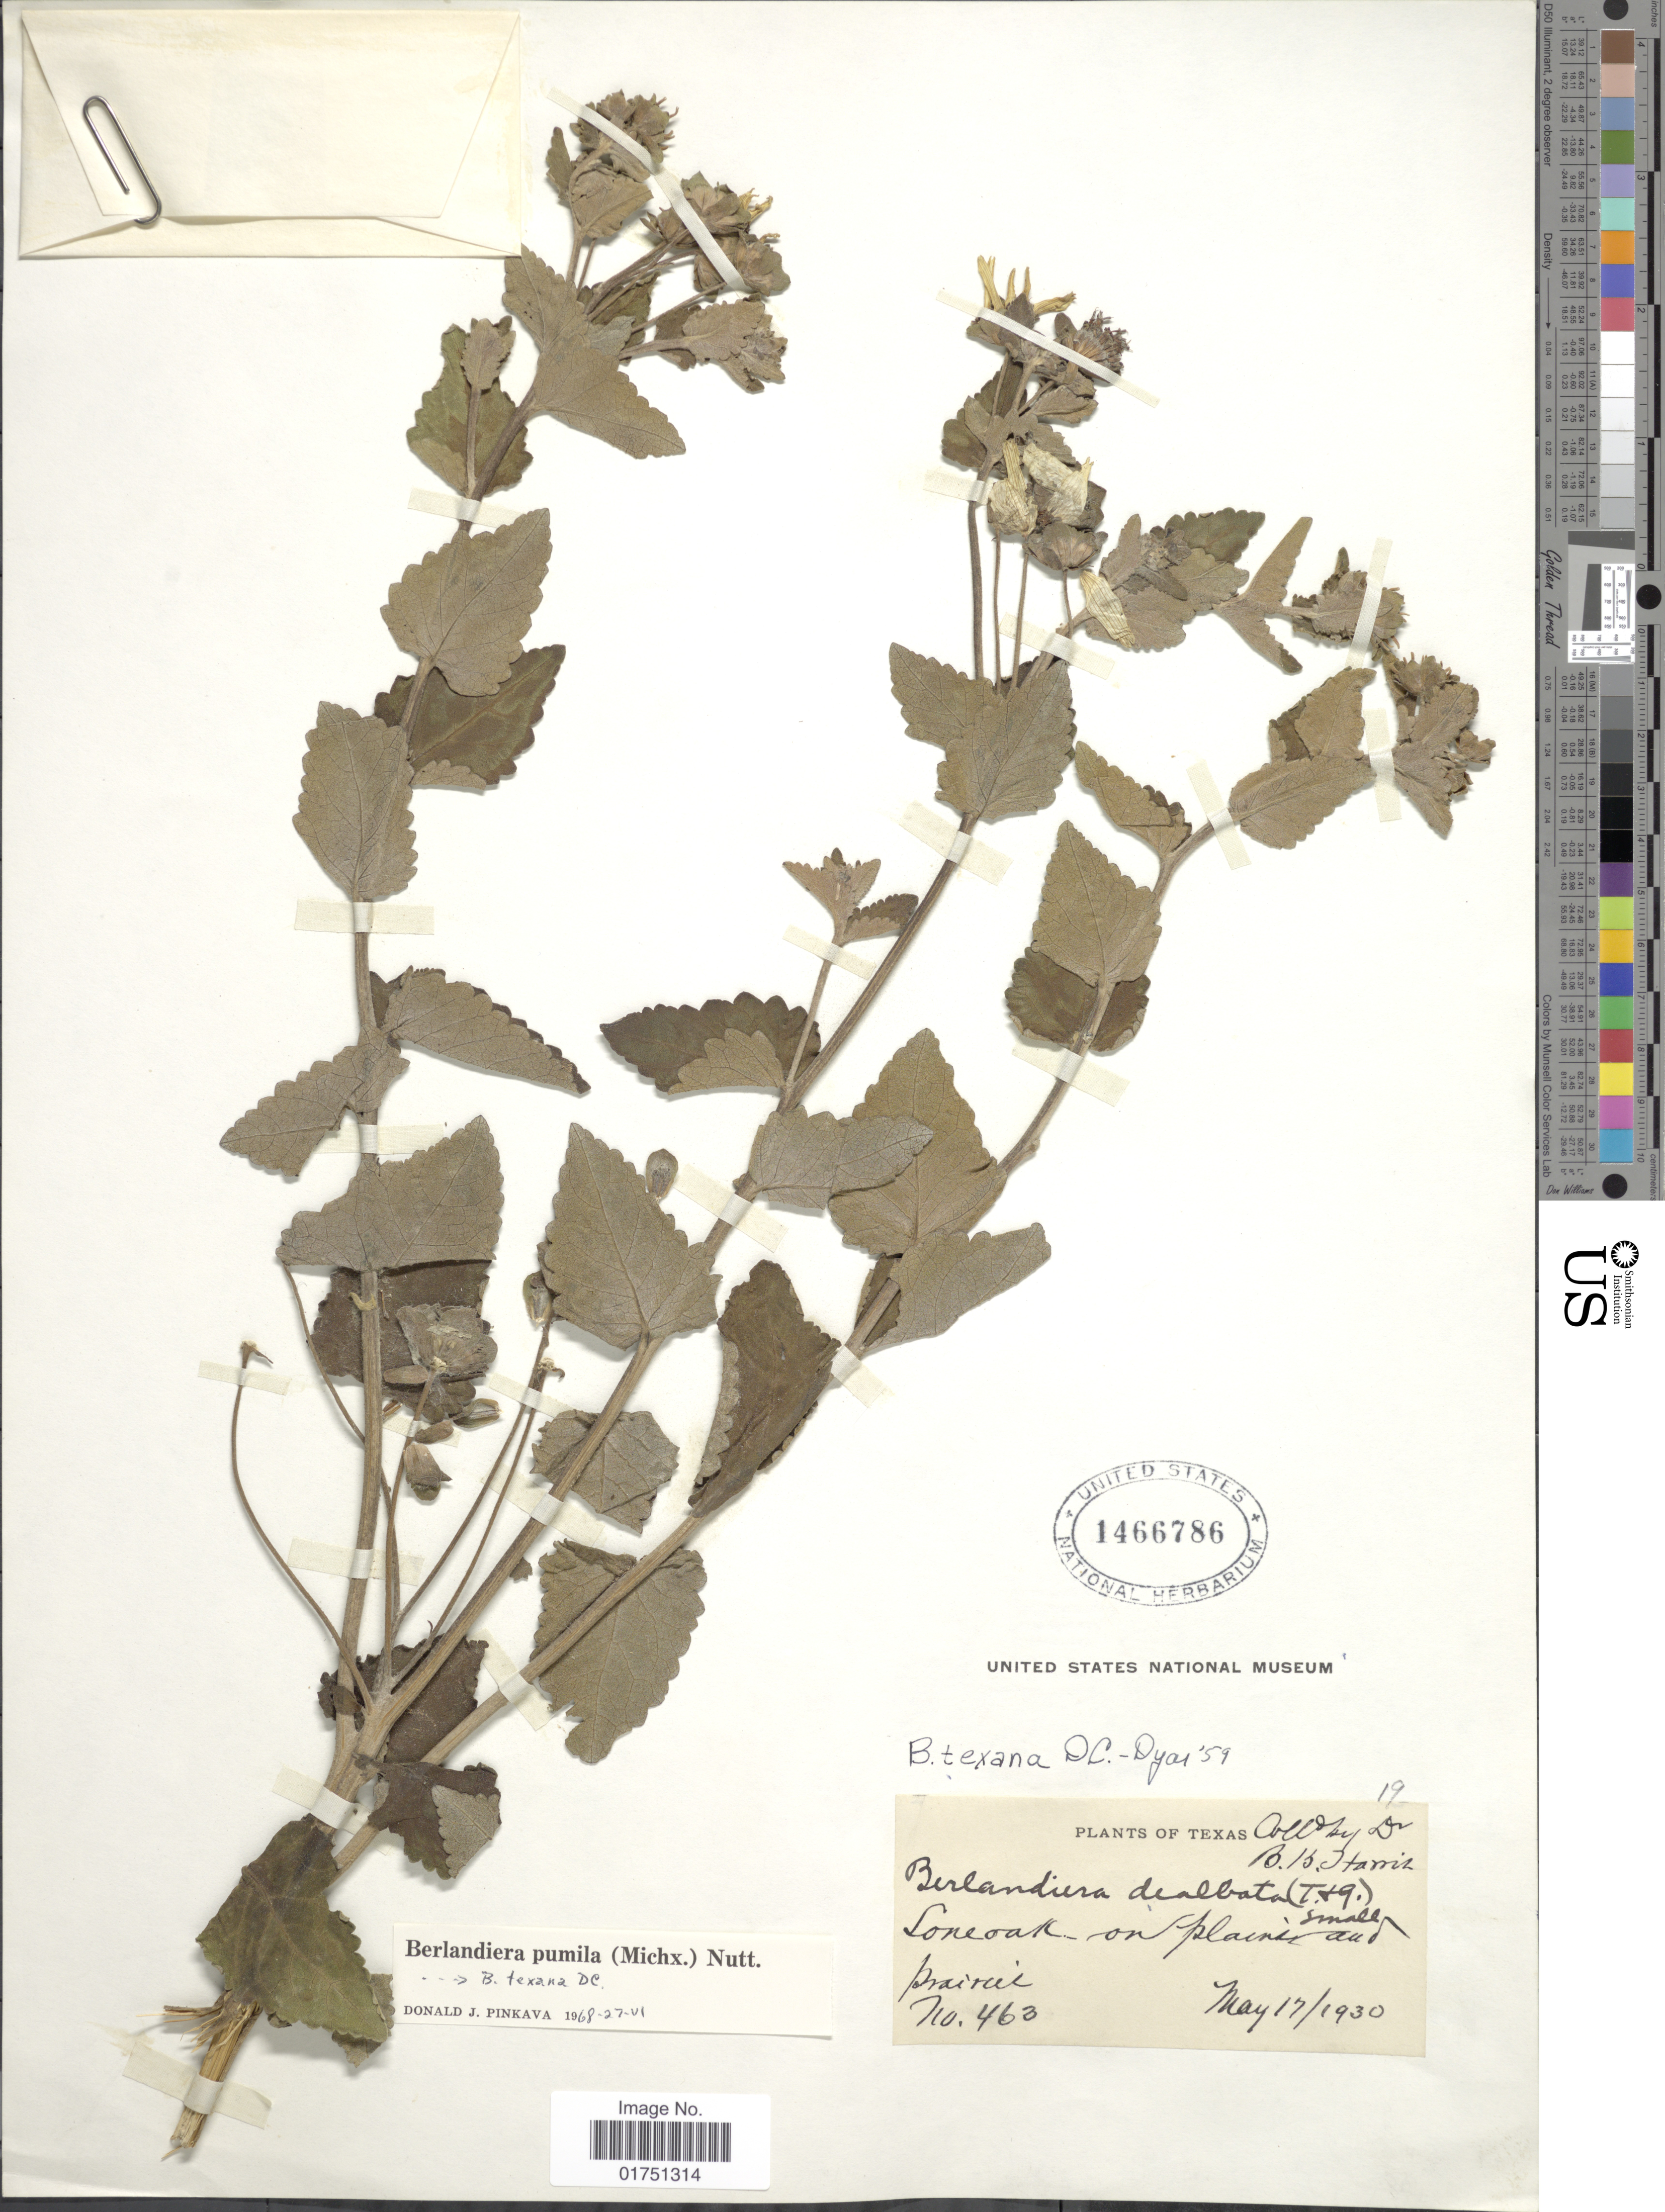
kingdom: Plantae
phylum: Tracheophyta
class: Magnoliopsida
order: Asterales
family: Asteraceae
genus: Berlandiera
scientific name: Berlandiera pumila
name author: (Michx.) Nutt.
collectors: B. B. Harris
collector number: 463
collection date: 1930-05-17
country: United States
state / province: Texas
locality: Loneoak-on plains and prairie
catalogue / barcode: US 1466786